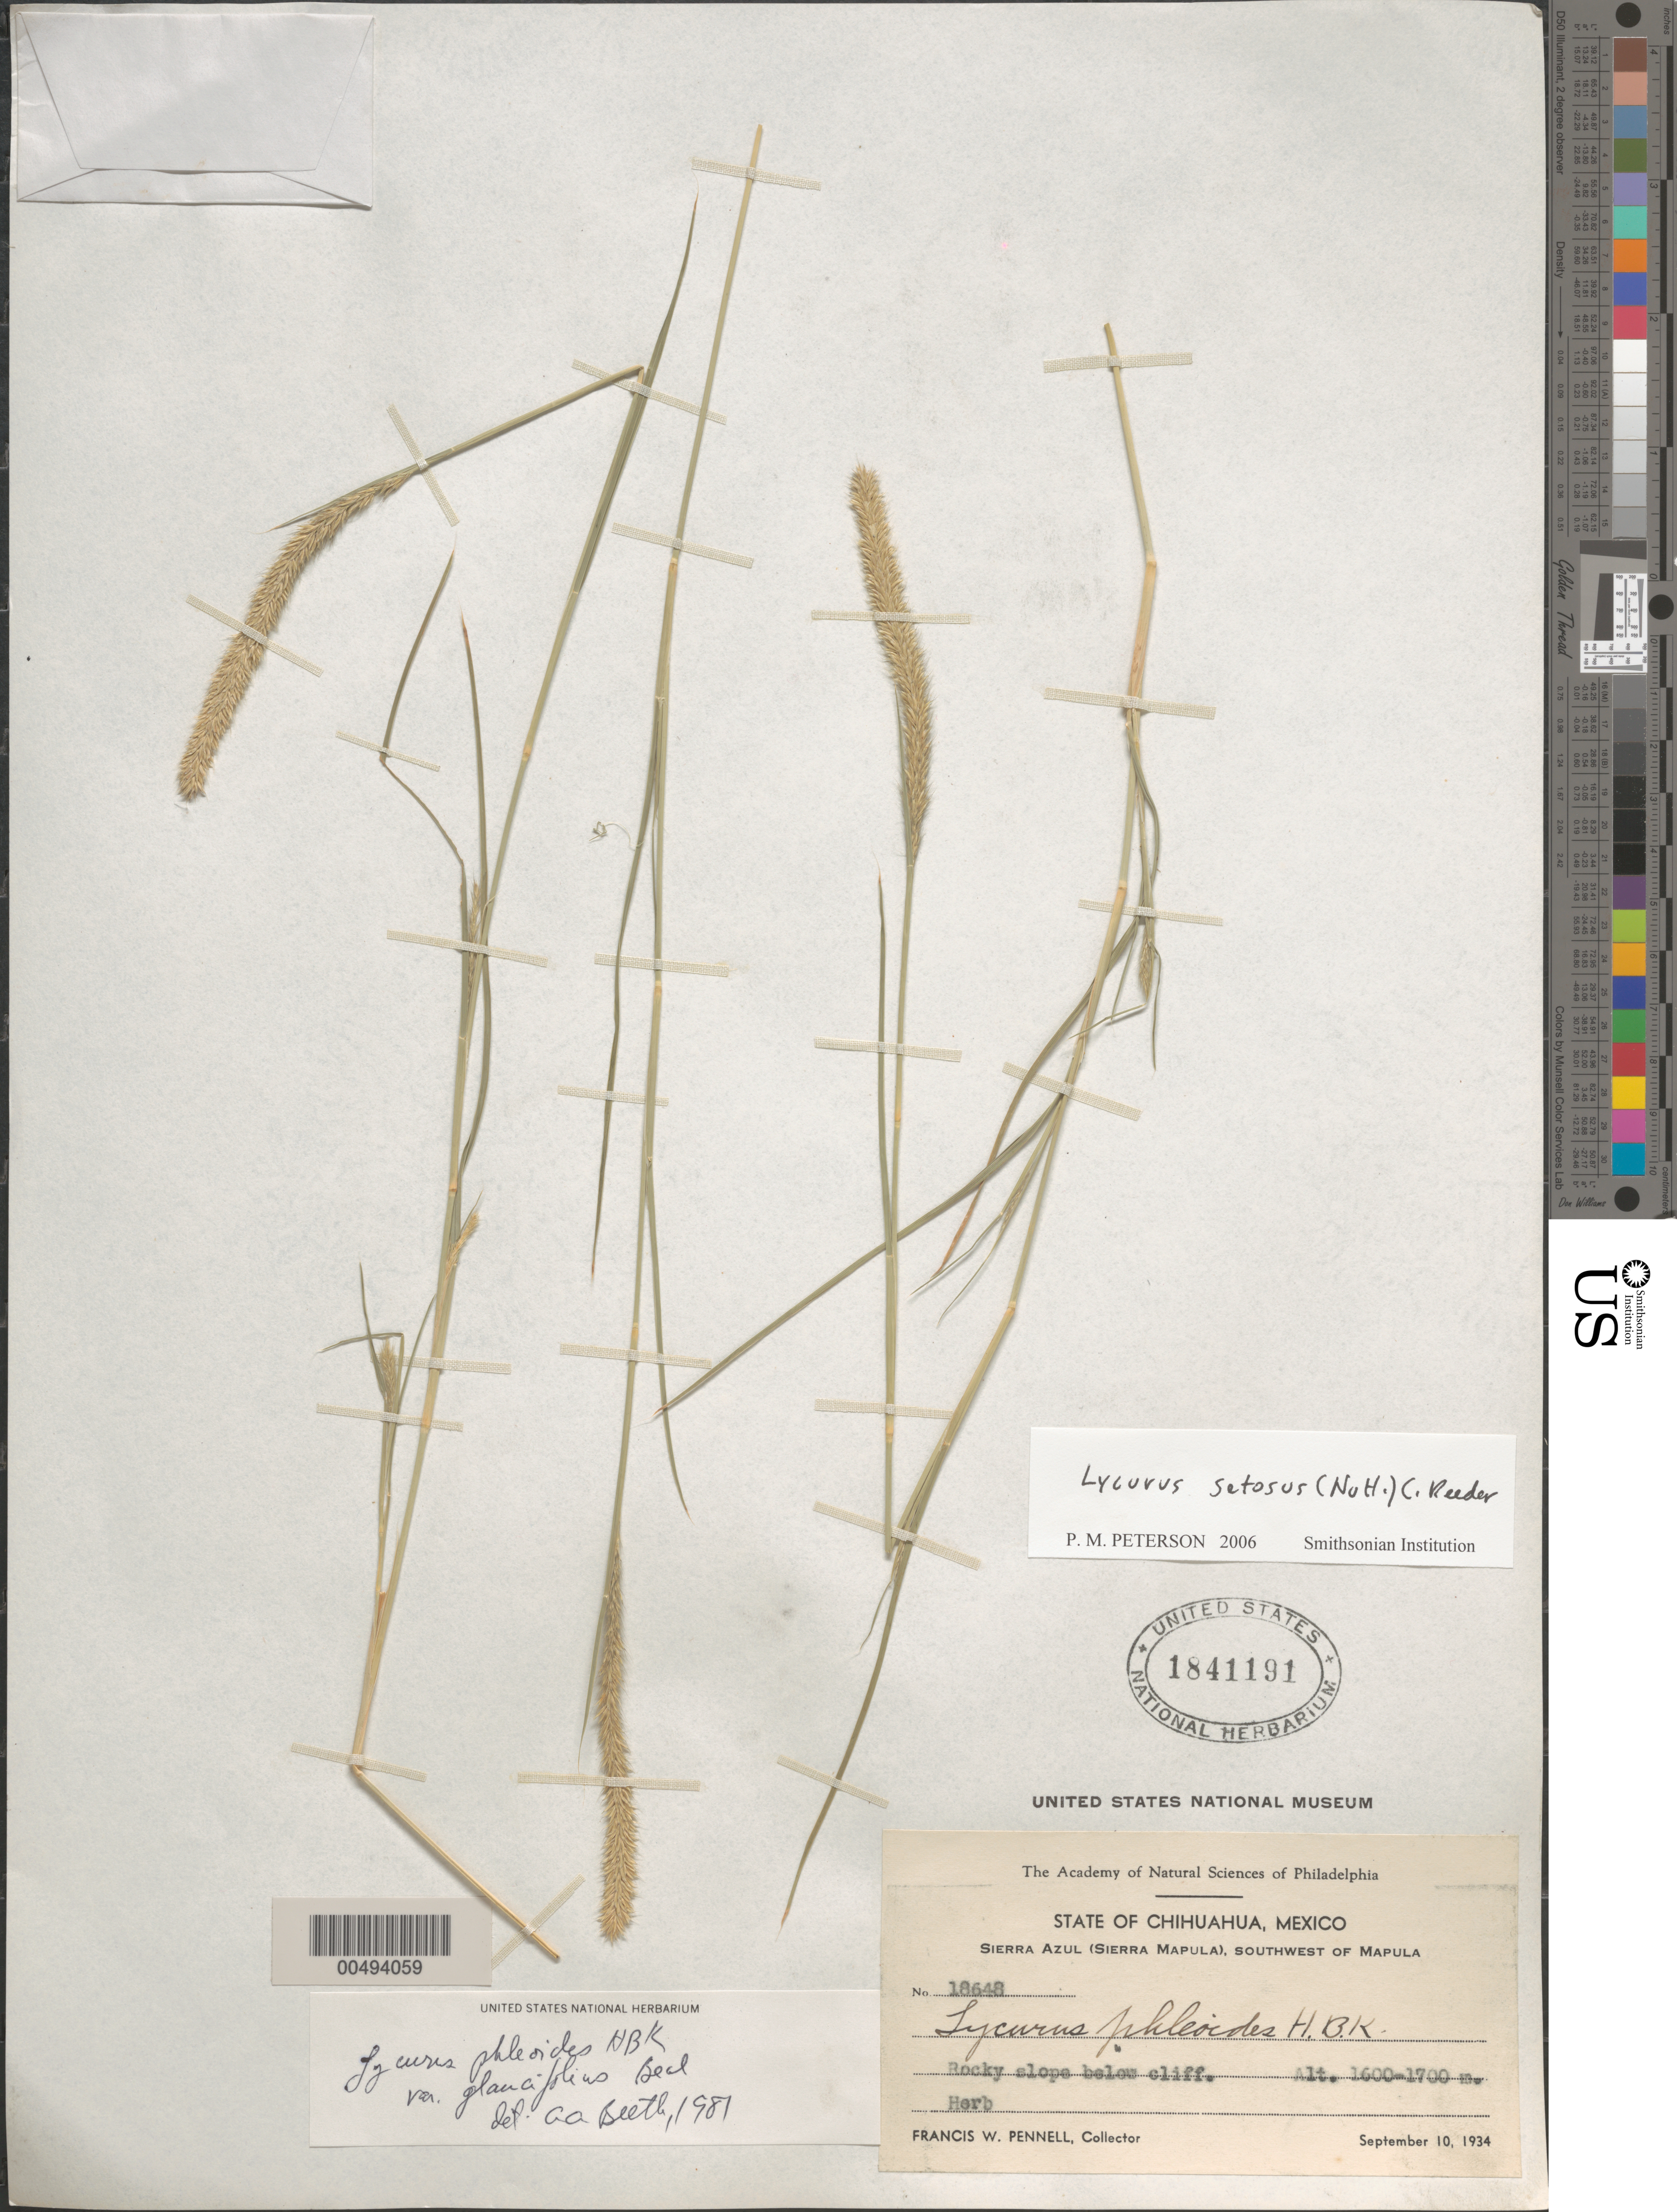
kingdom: Plantae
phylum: Tracheophyta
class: Liliopsida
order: Poales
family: Poaceae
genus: Lycurus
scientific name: Lycurus setosus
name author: (Nutt.) C. Reeder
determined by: Beetle, Alan A.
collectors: F. W. Pennell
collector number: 18648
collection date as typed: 10 Sep 1934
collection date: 1934-09-10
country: Mexico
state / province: Chihuahua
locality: Sierra Azul, (Sierra Mapula), SW of Mapula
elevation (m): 1600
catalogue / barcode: US 1841191